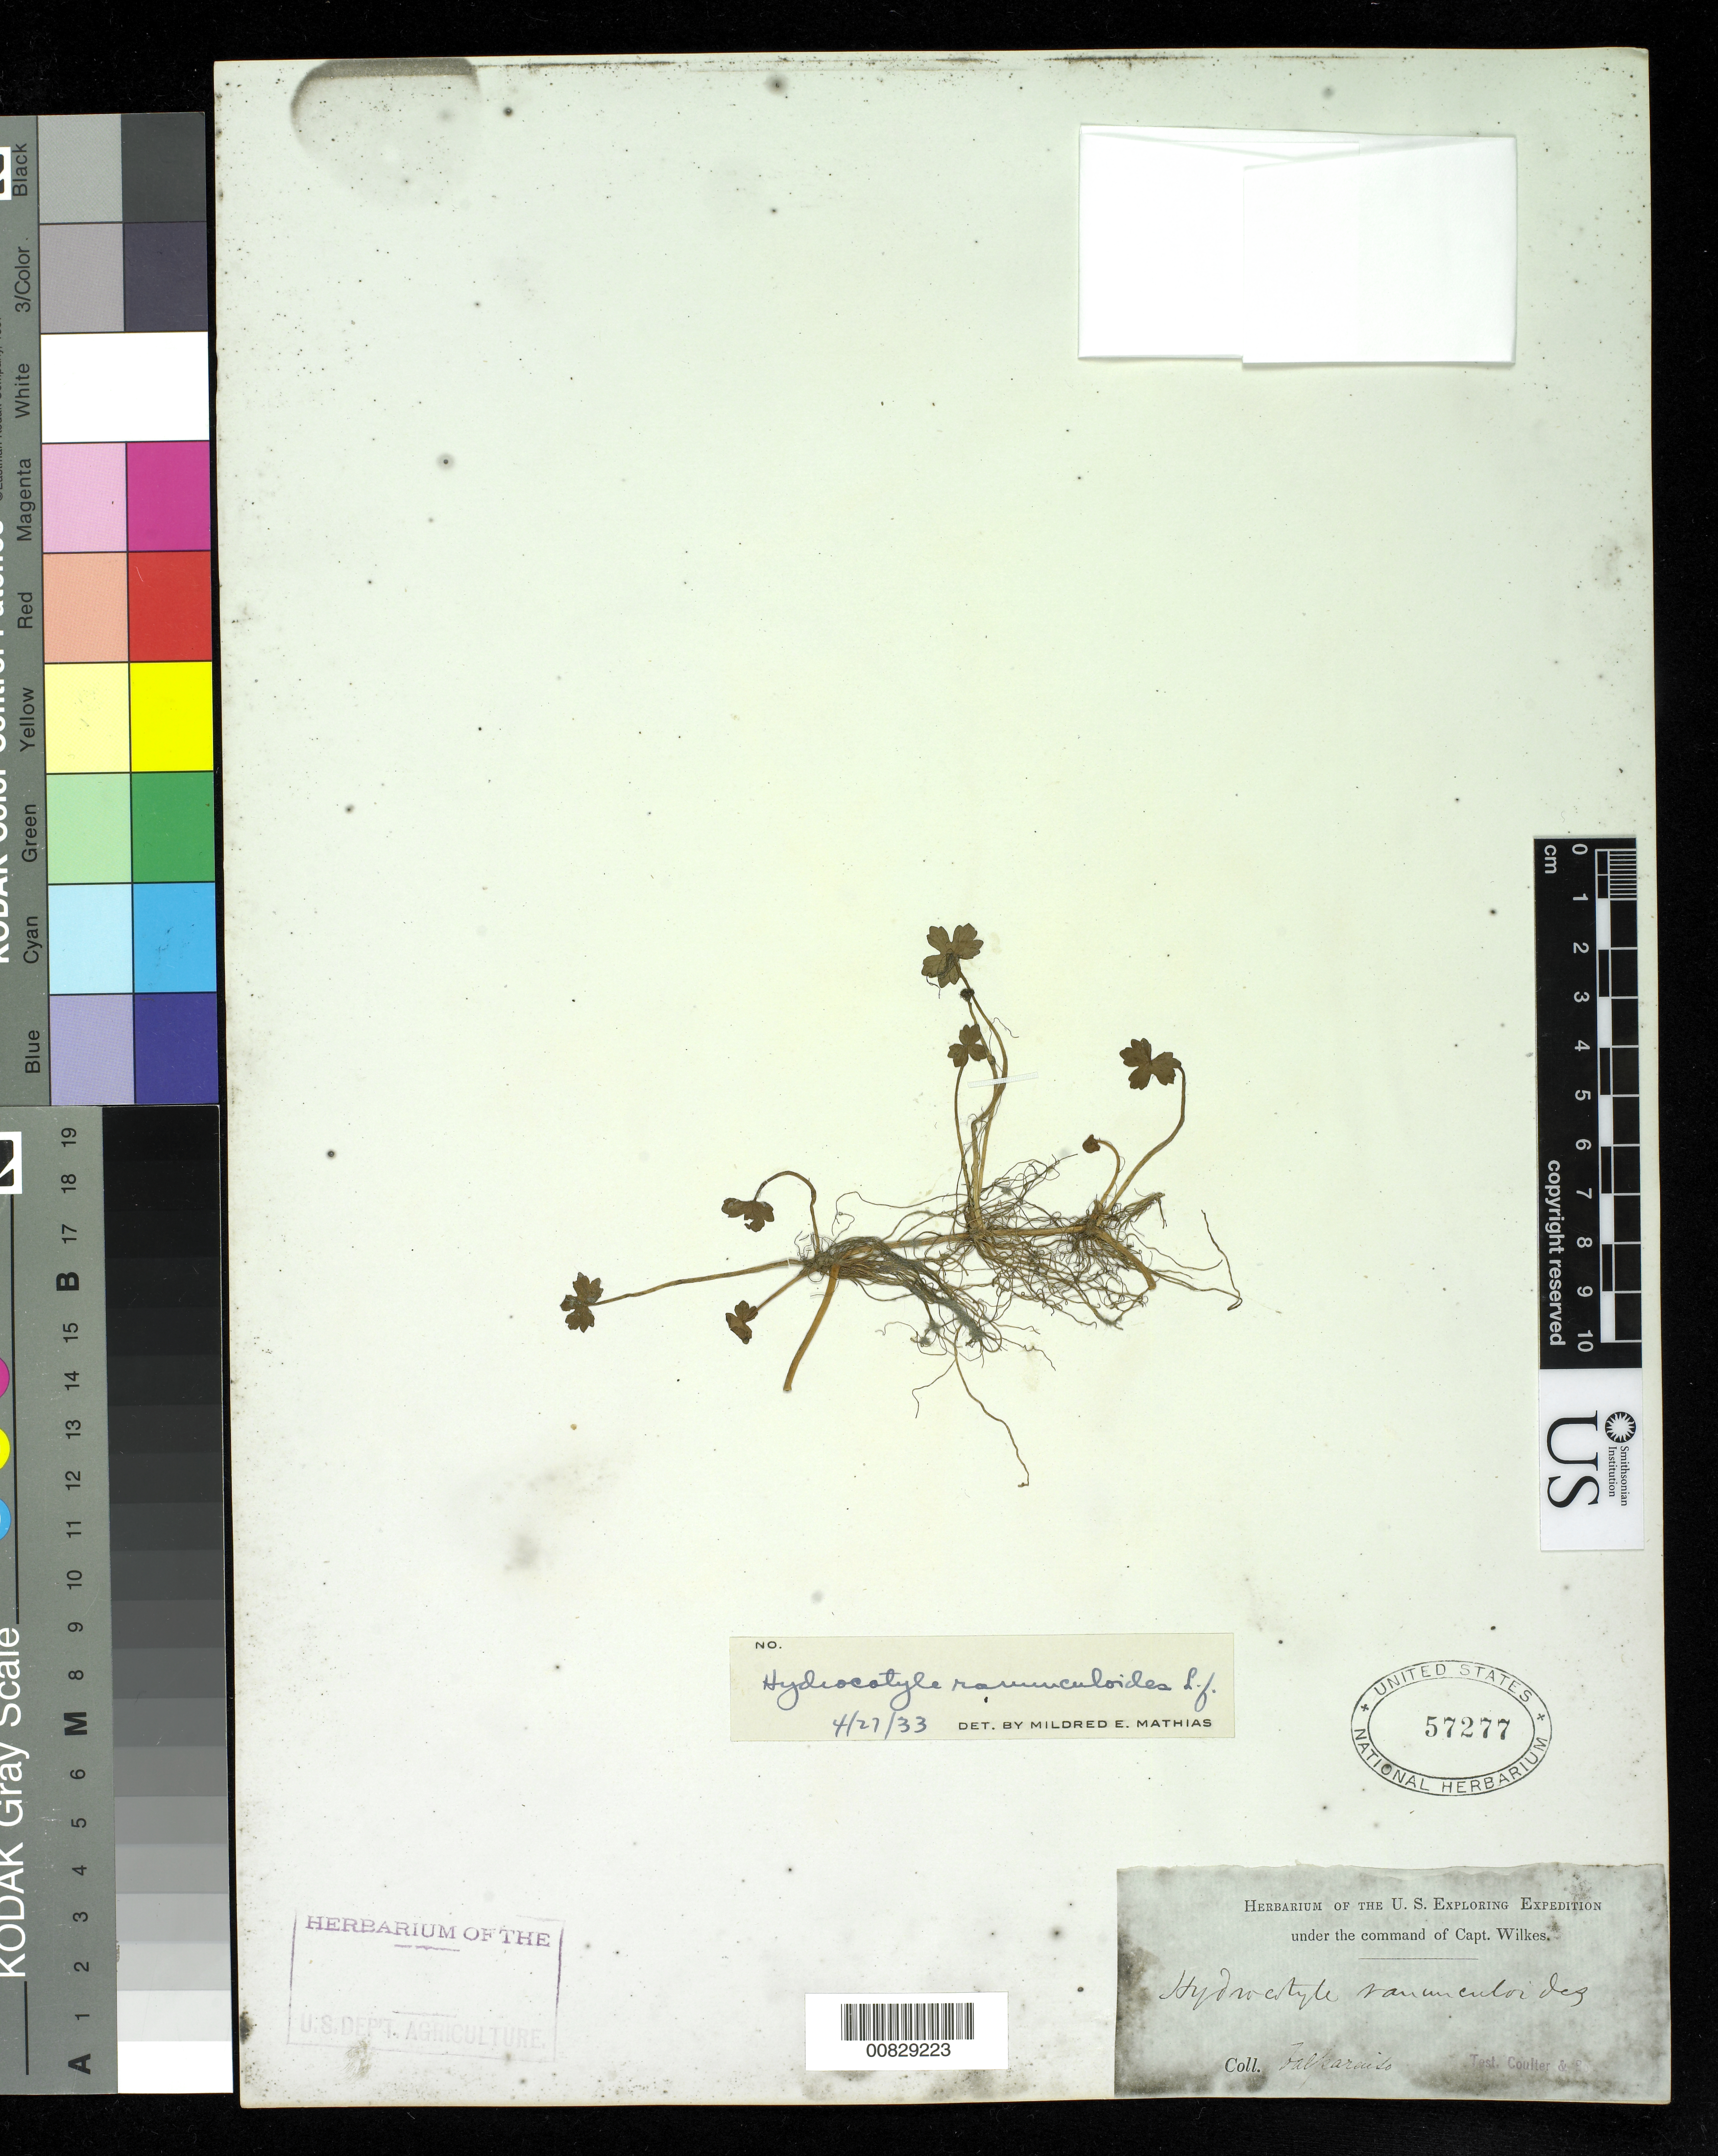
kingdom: Plantae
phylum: Tracheophyta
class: Magnoliopsida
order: Apiales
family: Araliaceae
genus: Hydrocotyle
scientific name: Hydrocotyle ranunculoides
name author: L. f.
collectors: Wilkes Explor. Exped.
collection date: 1838/1842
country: Chile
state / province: Valparaíso (V)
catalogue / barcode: US 57277